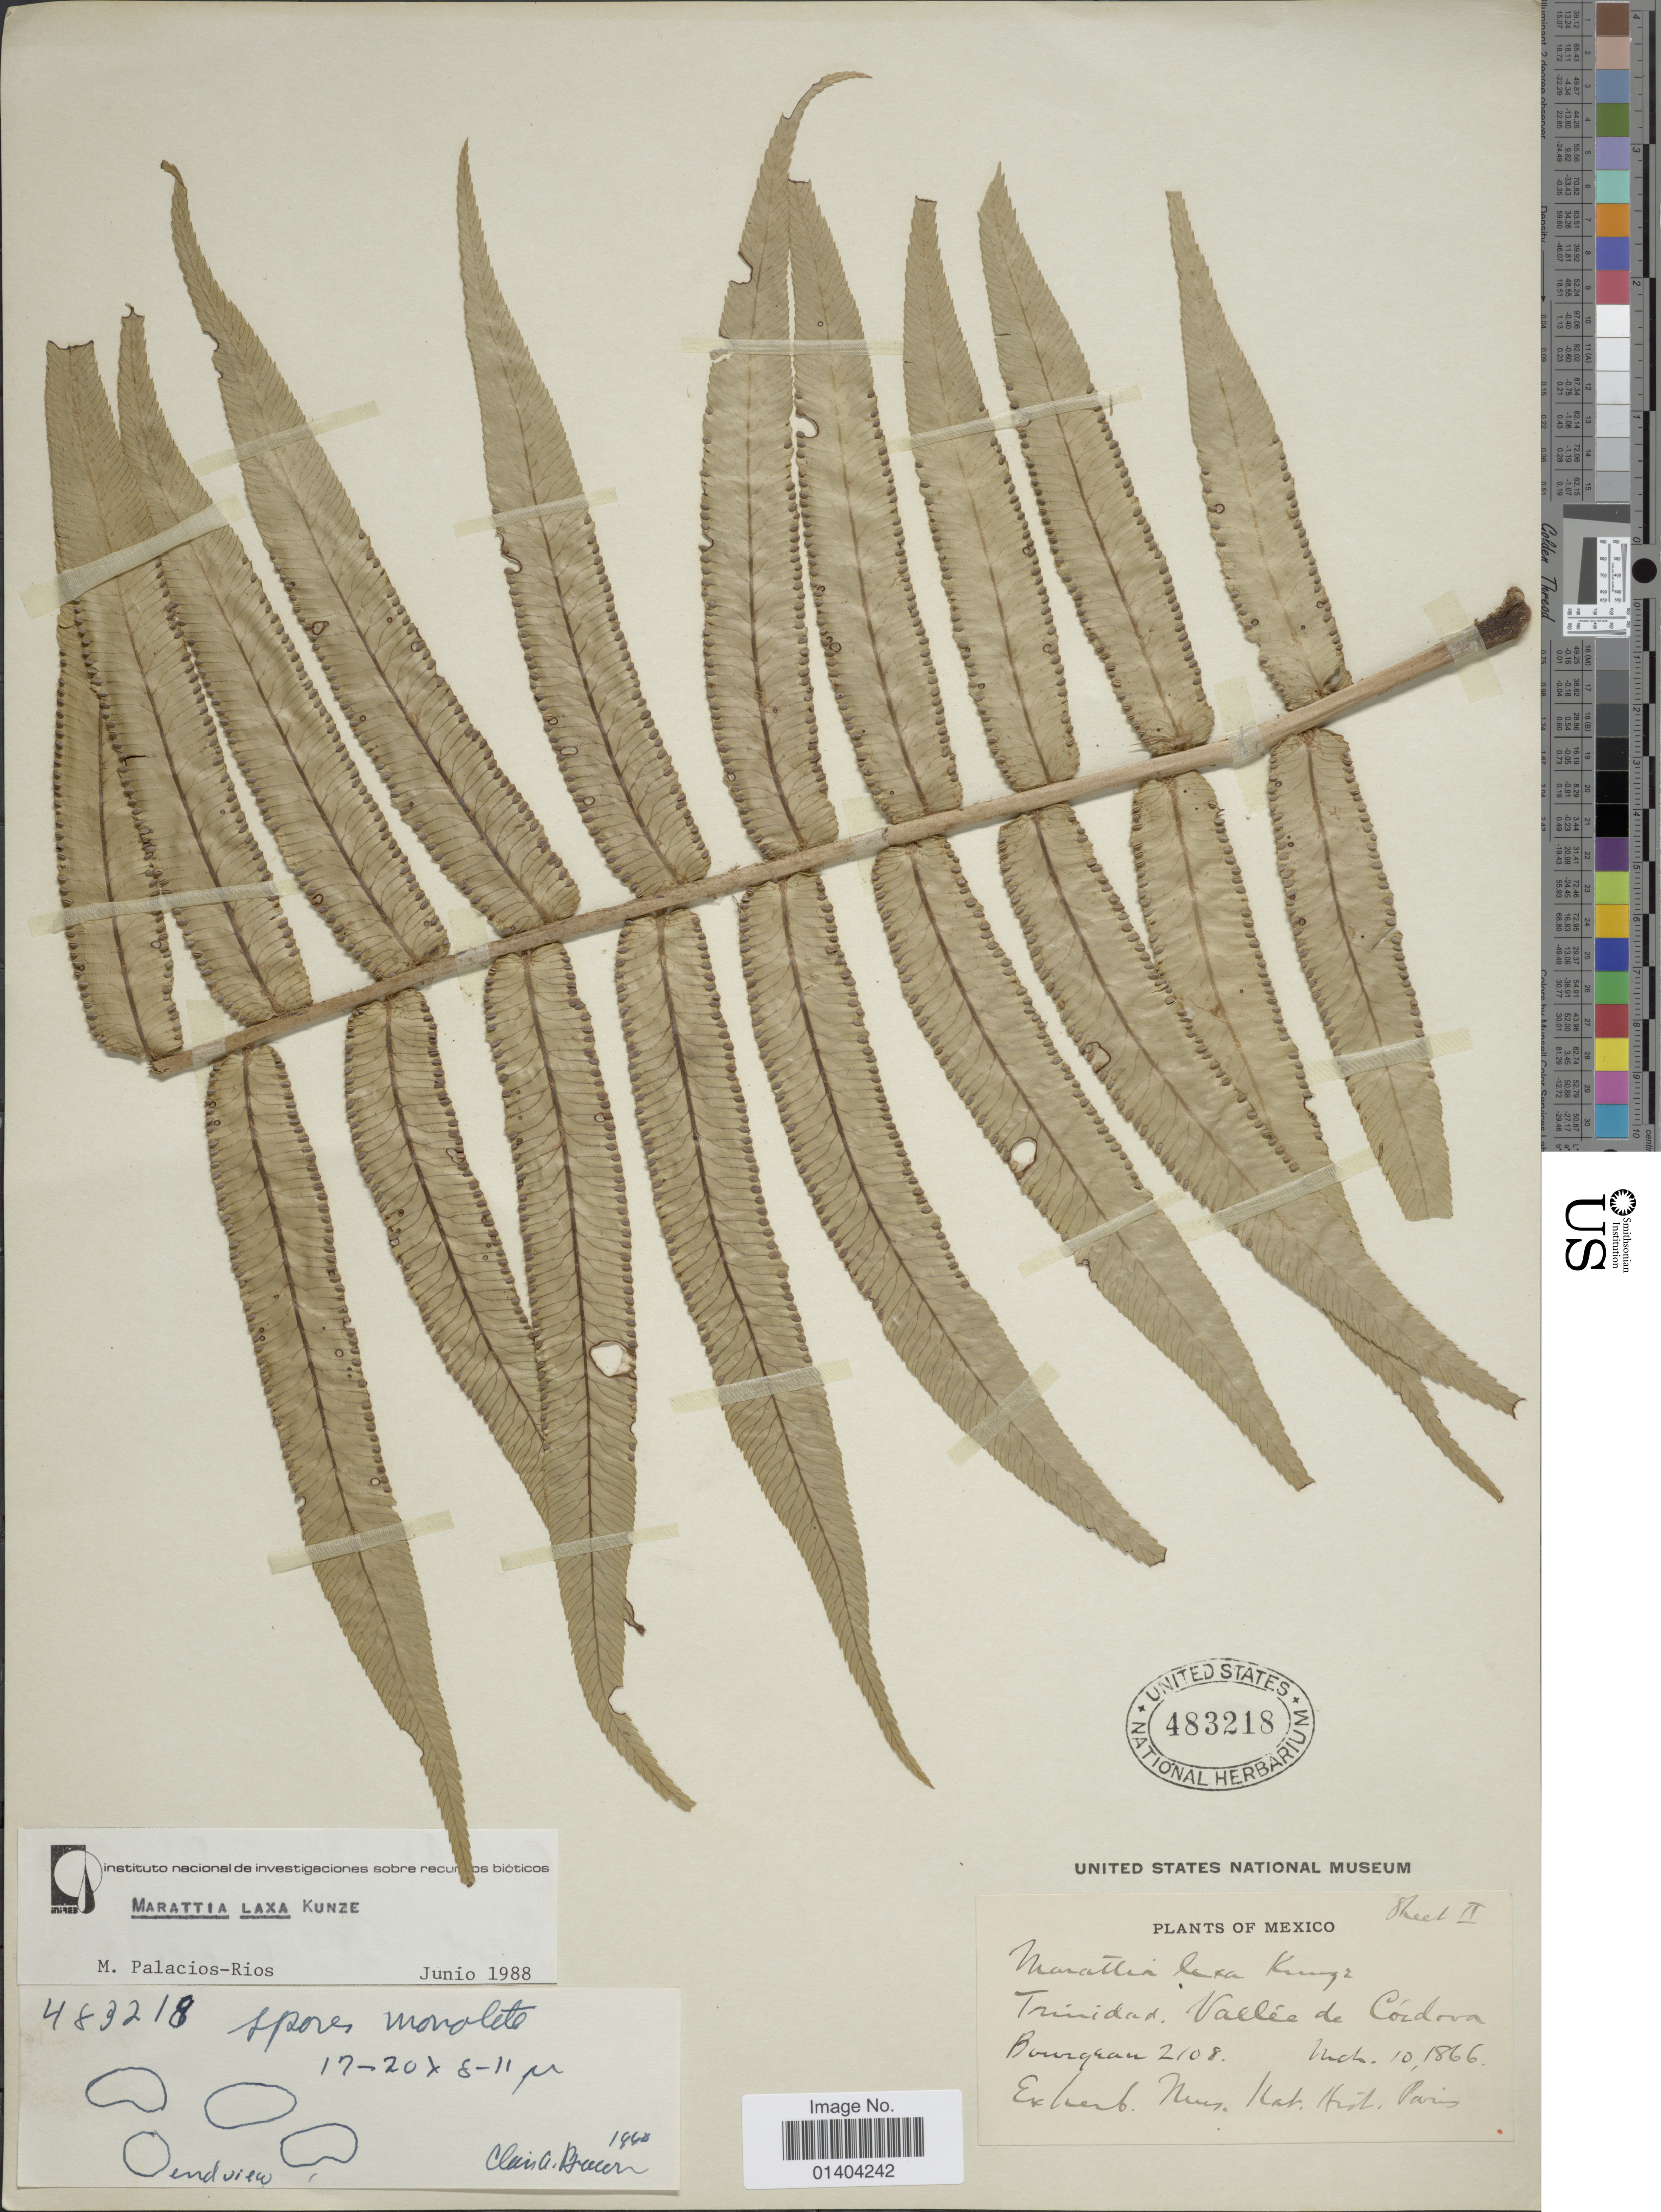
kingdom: Plantae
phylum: Tracheophyta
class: Polypodiopsida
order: Marattiales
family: Marattiaceae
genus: Marattia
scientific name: Marattia laxa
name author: Kunze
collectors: -. Bourgeau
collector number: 2911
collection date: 1993-09-13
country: Mexico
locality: Trinidad, Vallee de Cordova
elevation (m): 450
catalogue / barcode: US 3401226